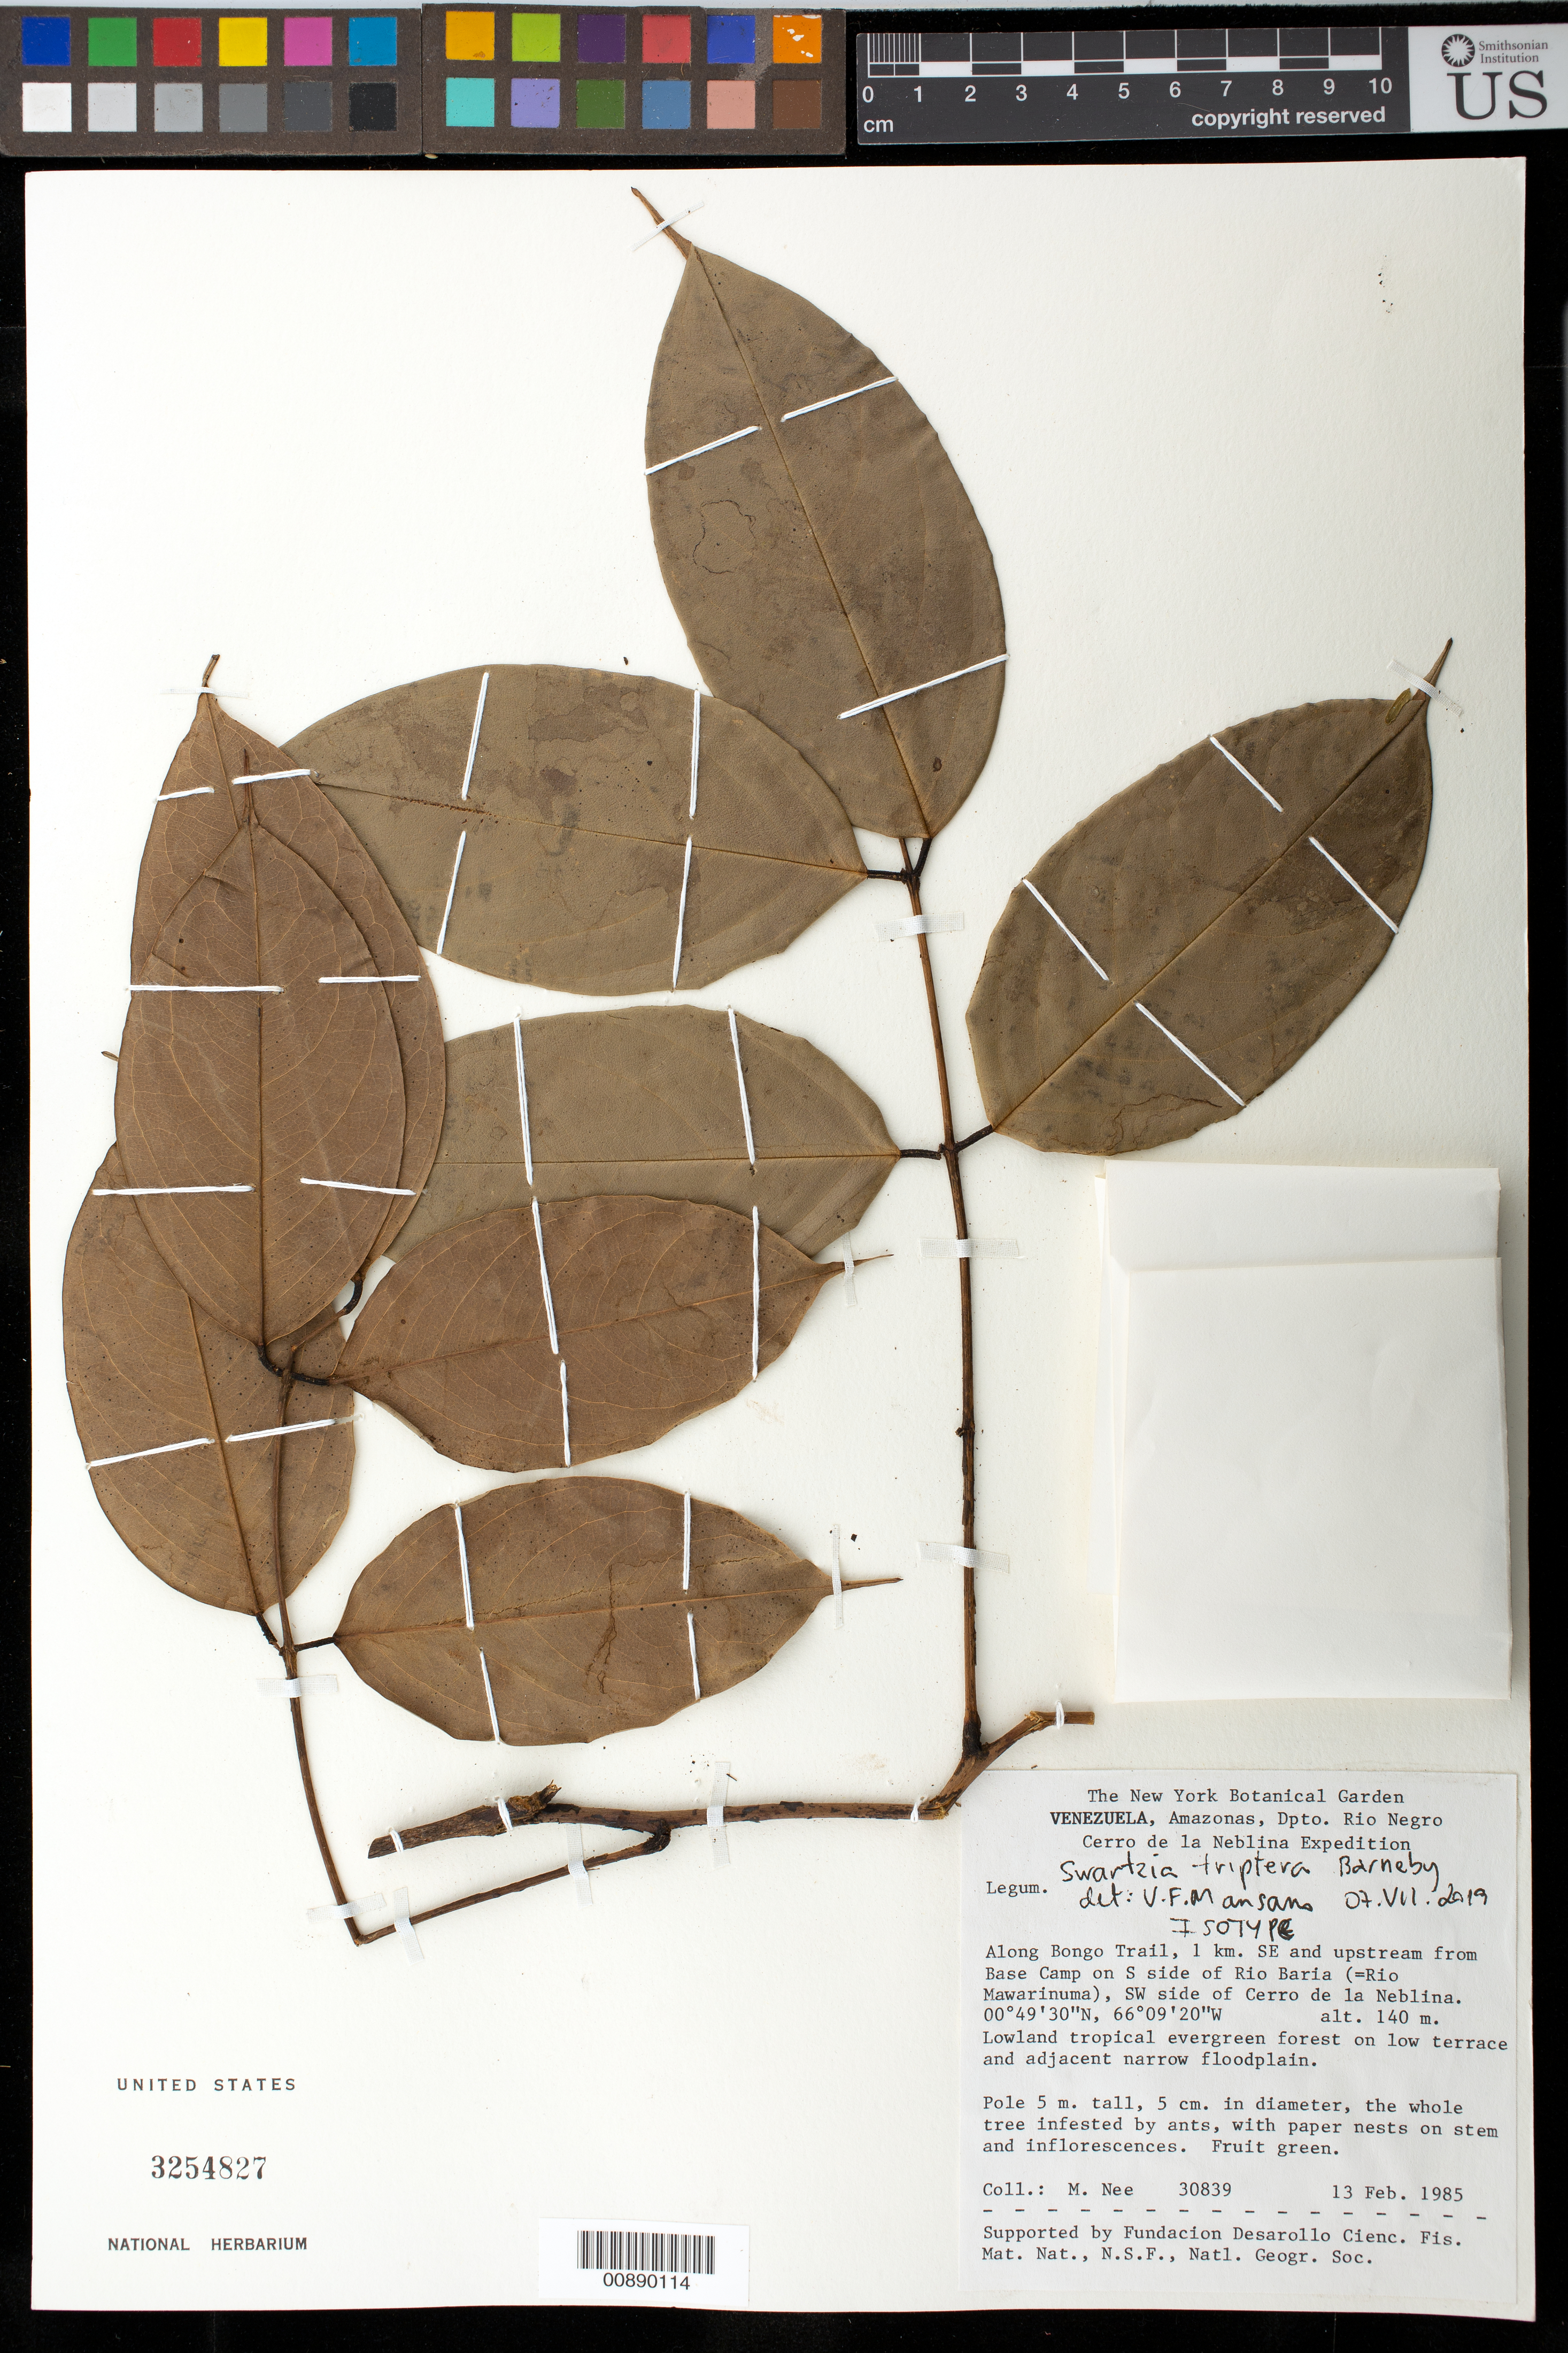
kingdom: Plantae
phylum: Tracheophyta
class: Magnoliopsida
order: Fabales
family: Fabaceae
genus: Swartzia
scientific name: Swartzia triptera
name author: Barneby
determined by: Mansano, V. F.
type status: Isotype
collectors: M. Nee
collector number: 30838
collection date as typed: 13-Feb-85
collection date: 1985-02-13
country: Venezuela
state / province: Amazonas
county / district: Río Negro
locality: Bongo Trail, 1 km SE of base camp on S side of Río Baria (Río Mawarinuma), SW side of Cerro de la Neblina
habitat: Lowland tropical evergreen forest on low terrace and adjacent narrow floodplain; in bamboo thicket along river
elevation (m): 140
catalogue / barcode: US 3254827